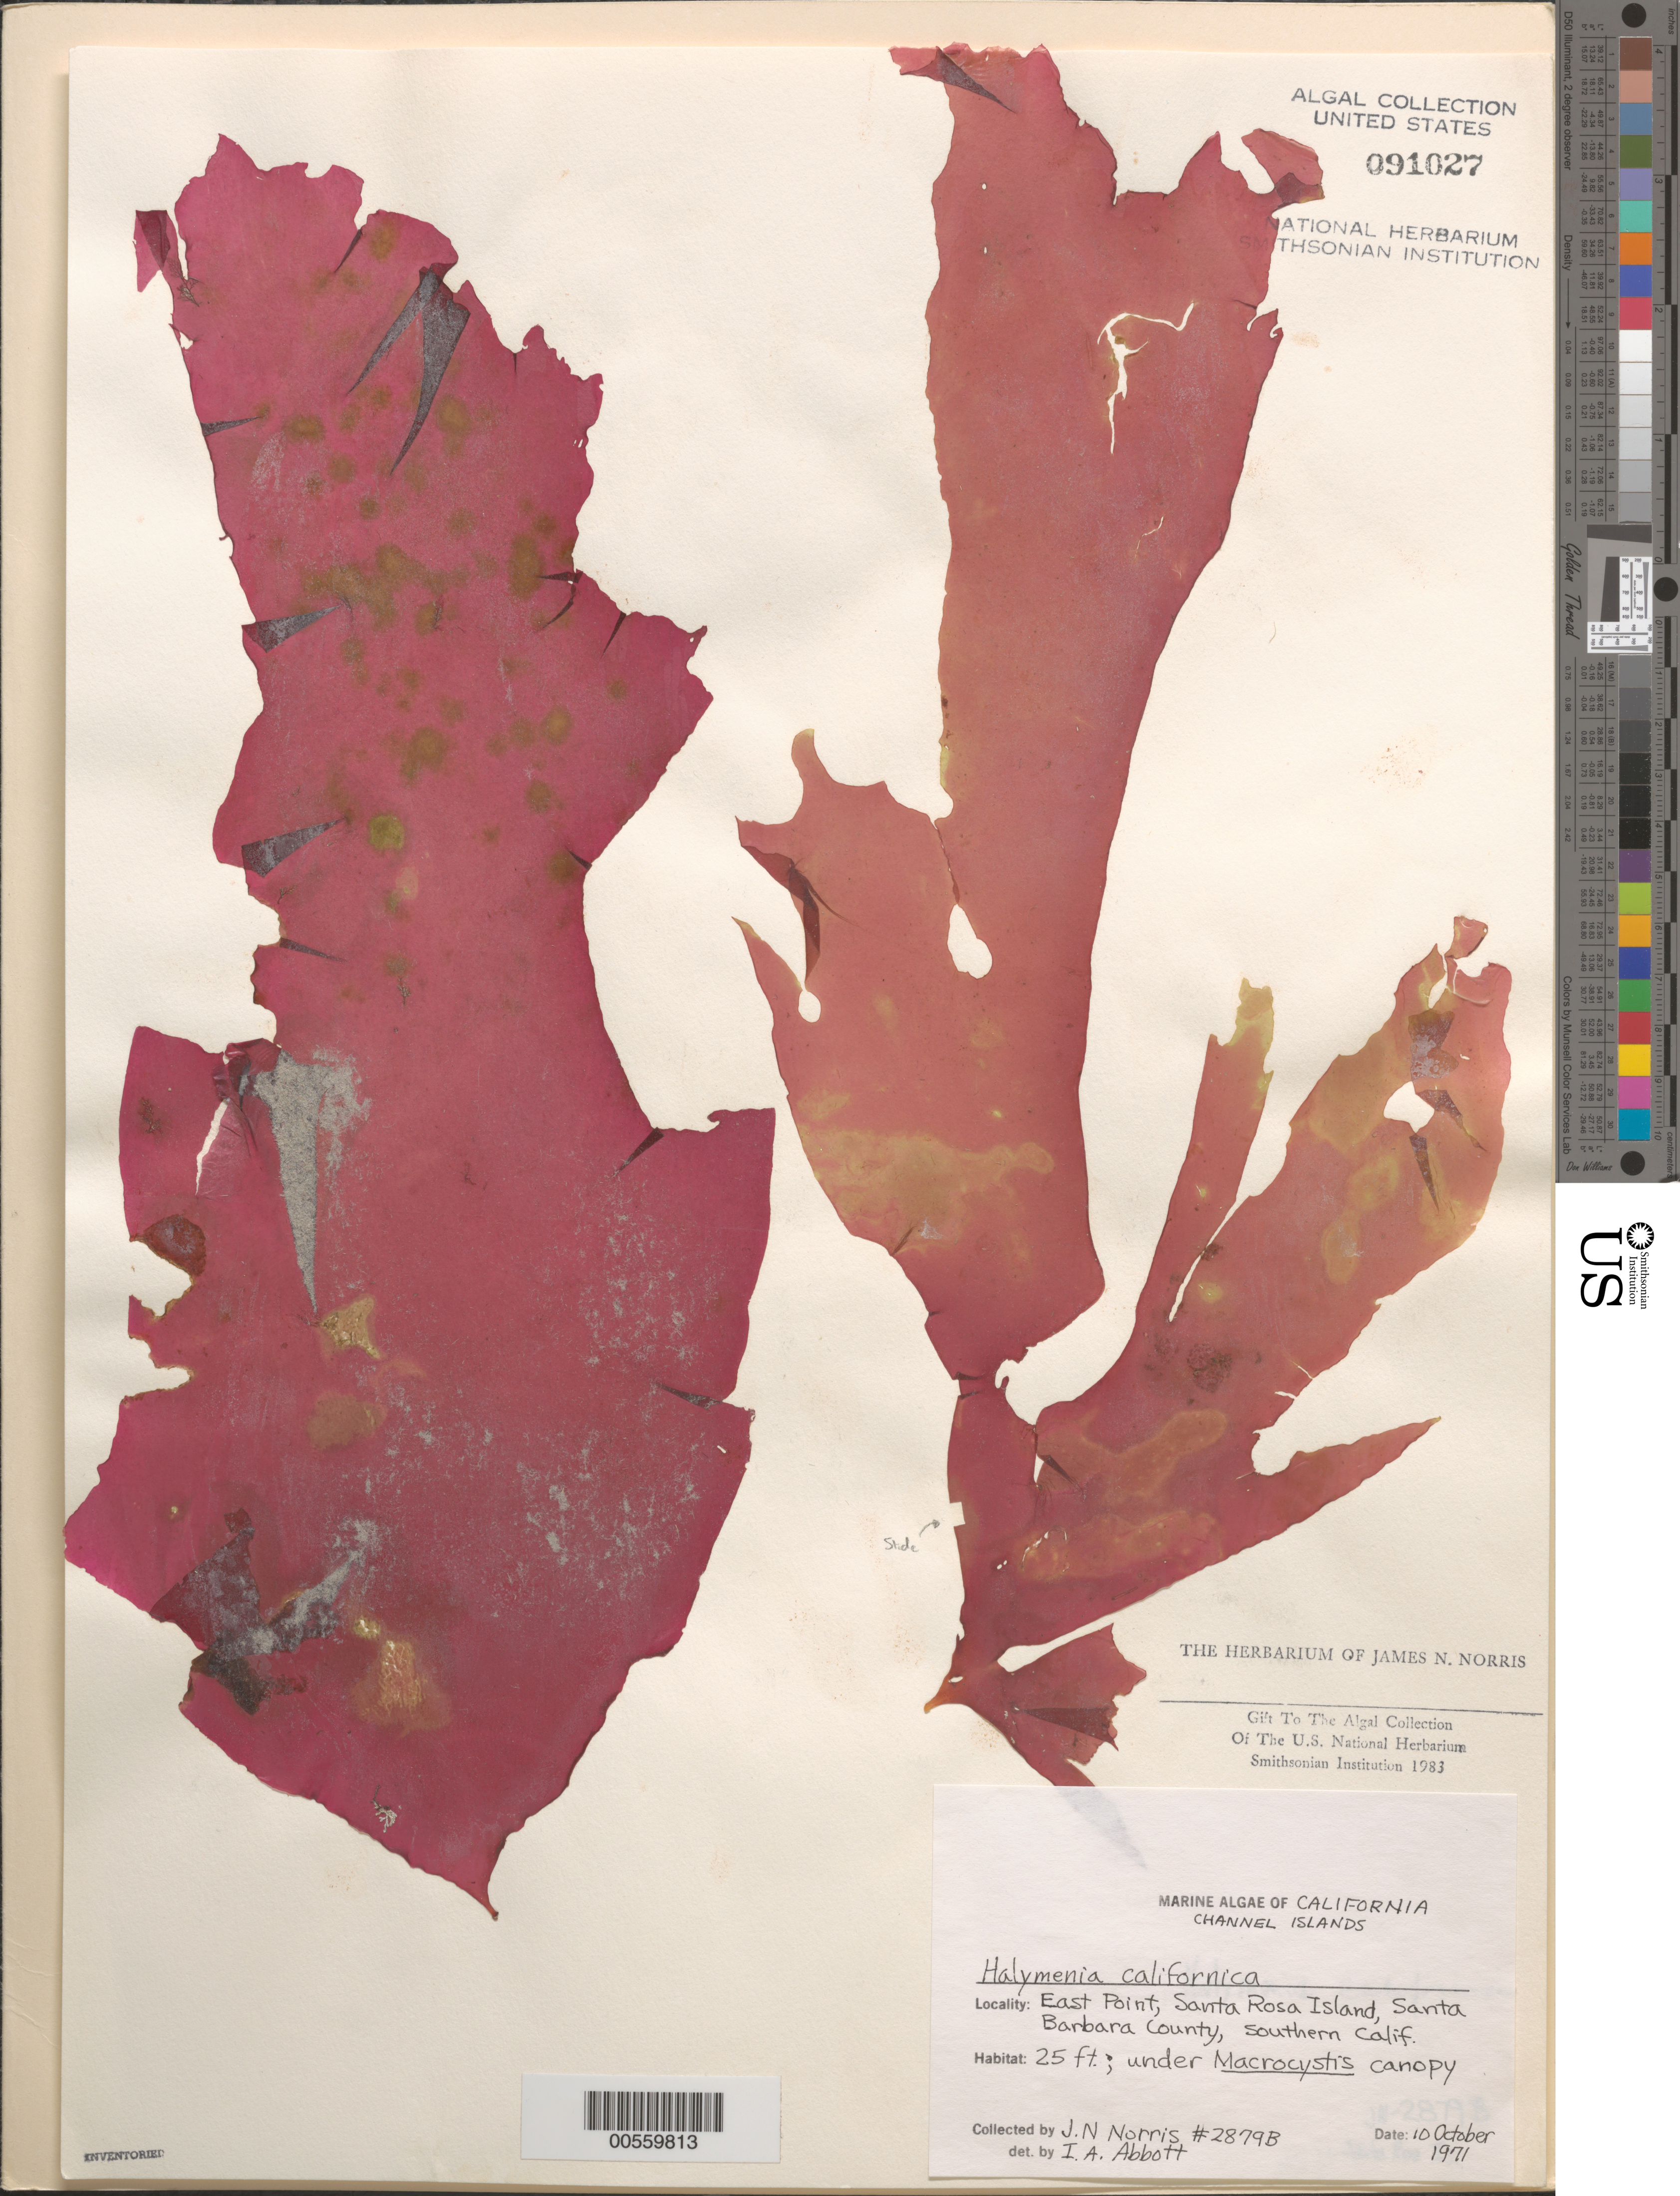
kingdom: Plantae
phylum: Rhodophyta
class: Florideophyceae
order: Halymeniales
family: Halymeniaceae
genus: Halymenia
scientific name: Halymenia californica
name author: G.M. Sm. & Hollenb.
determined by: Abbott, Isabella A.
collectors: J. N. Norris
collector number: JN-2879b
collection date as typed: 10 Oct 1971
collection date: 1971-10-10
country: United States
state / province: California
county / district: Santa Barbara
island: Santa Rosa Island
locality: East Point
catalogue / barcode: US 91027